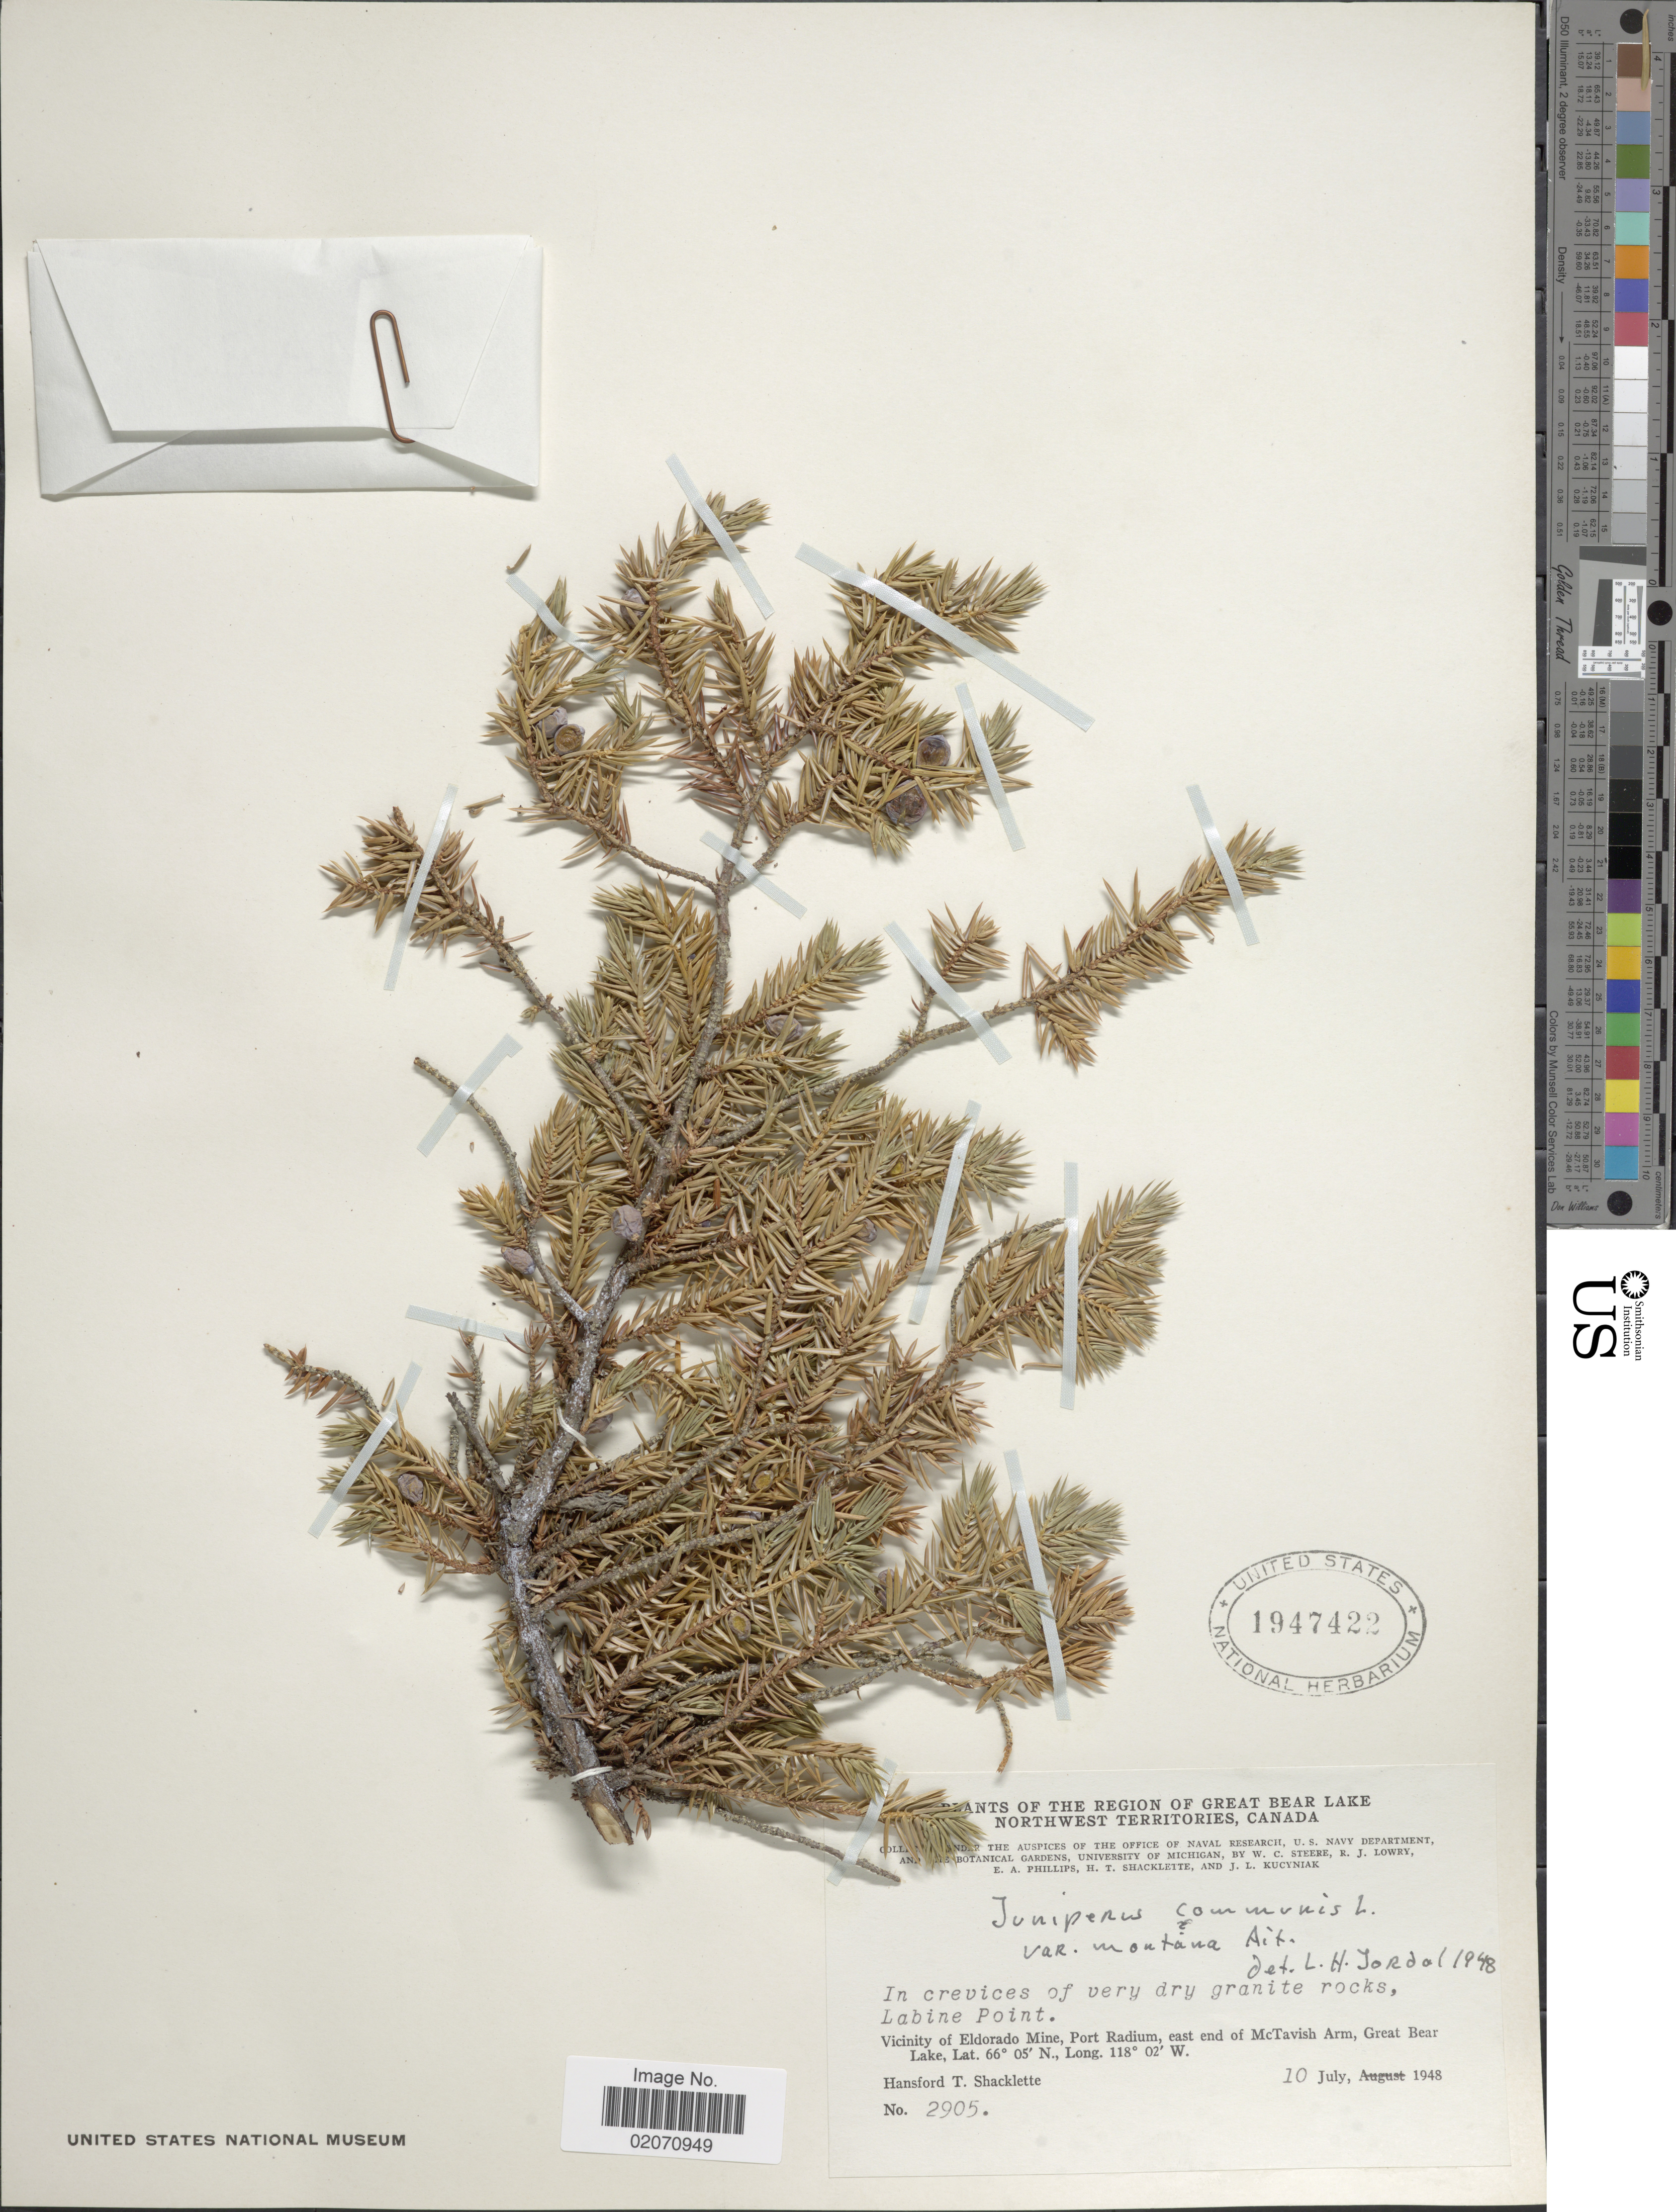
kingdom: Plantae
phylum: Tracheophyta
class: Pinopsida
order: Pinales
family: Cupressaceae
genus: Juniperus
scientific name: Juniperus communis subsp. nana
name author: (Willd.) Syme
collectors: H. Shacklette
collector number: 2905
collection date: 1948-07-10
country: Canada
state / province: Northwest Territories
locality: Region of Great Bear Lake, Vicinity of Eldorado Mine, Port Radium, east end of McTavish Arm, Great Bear Lake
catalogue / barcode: US 1947422